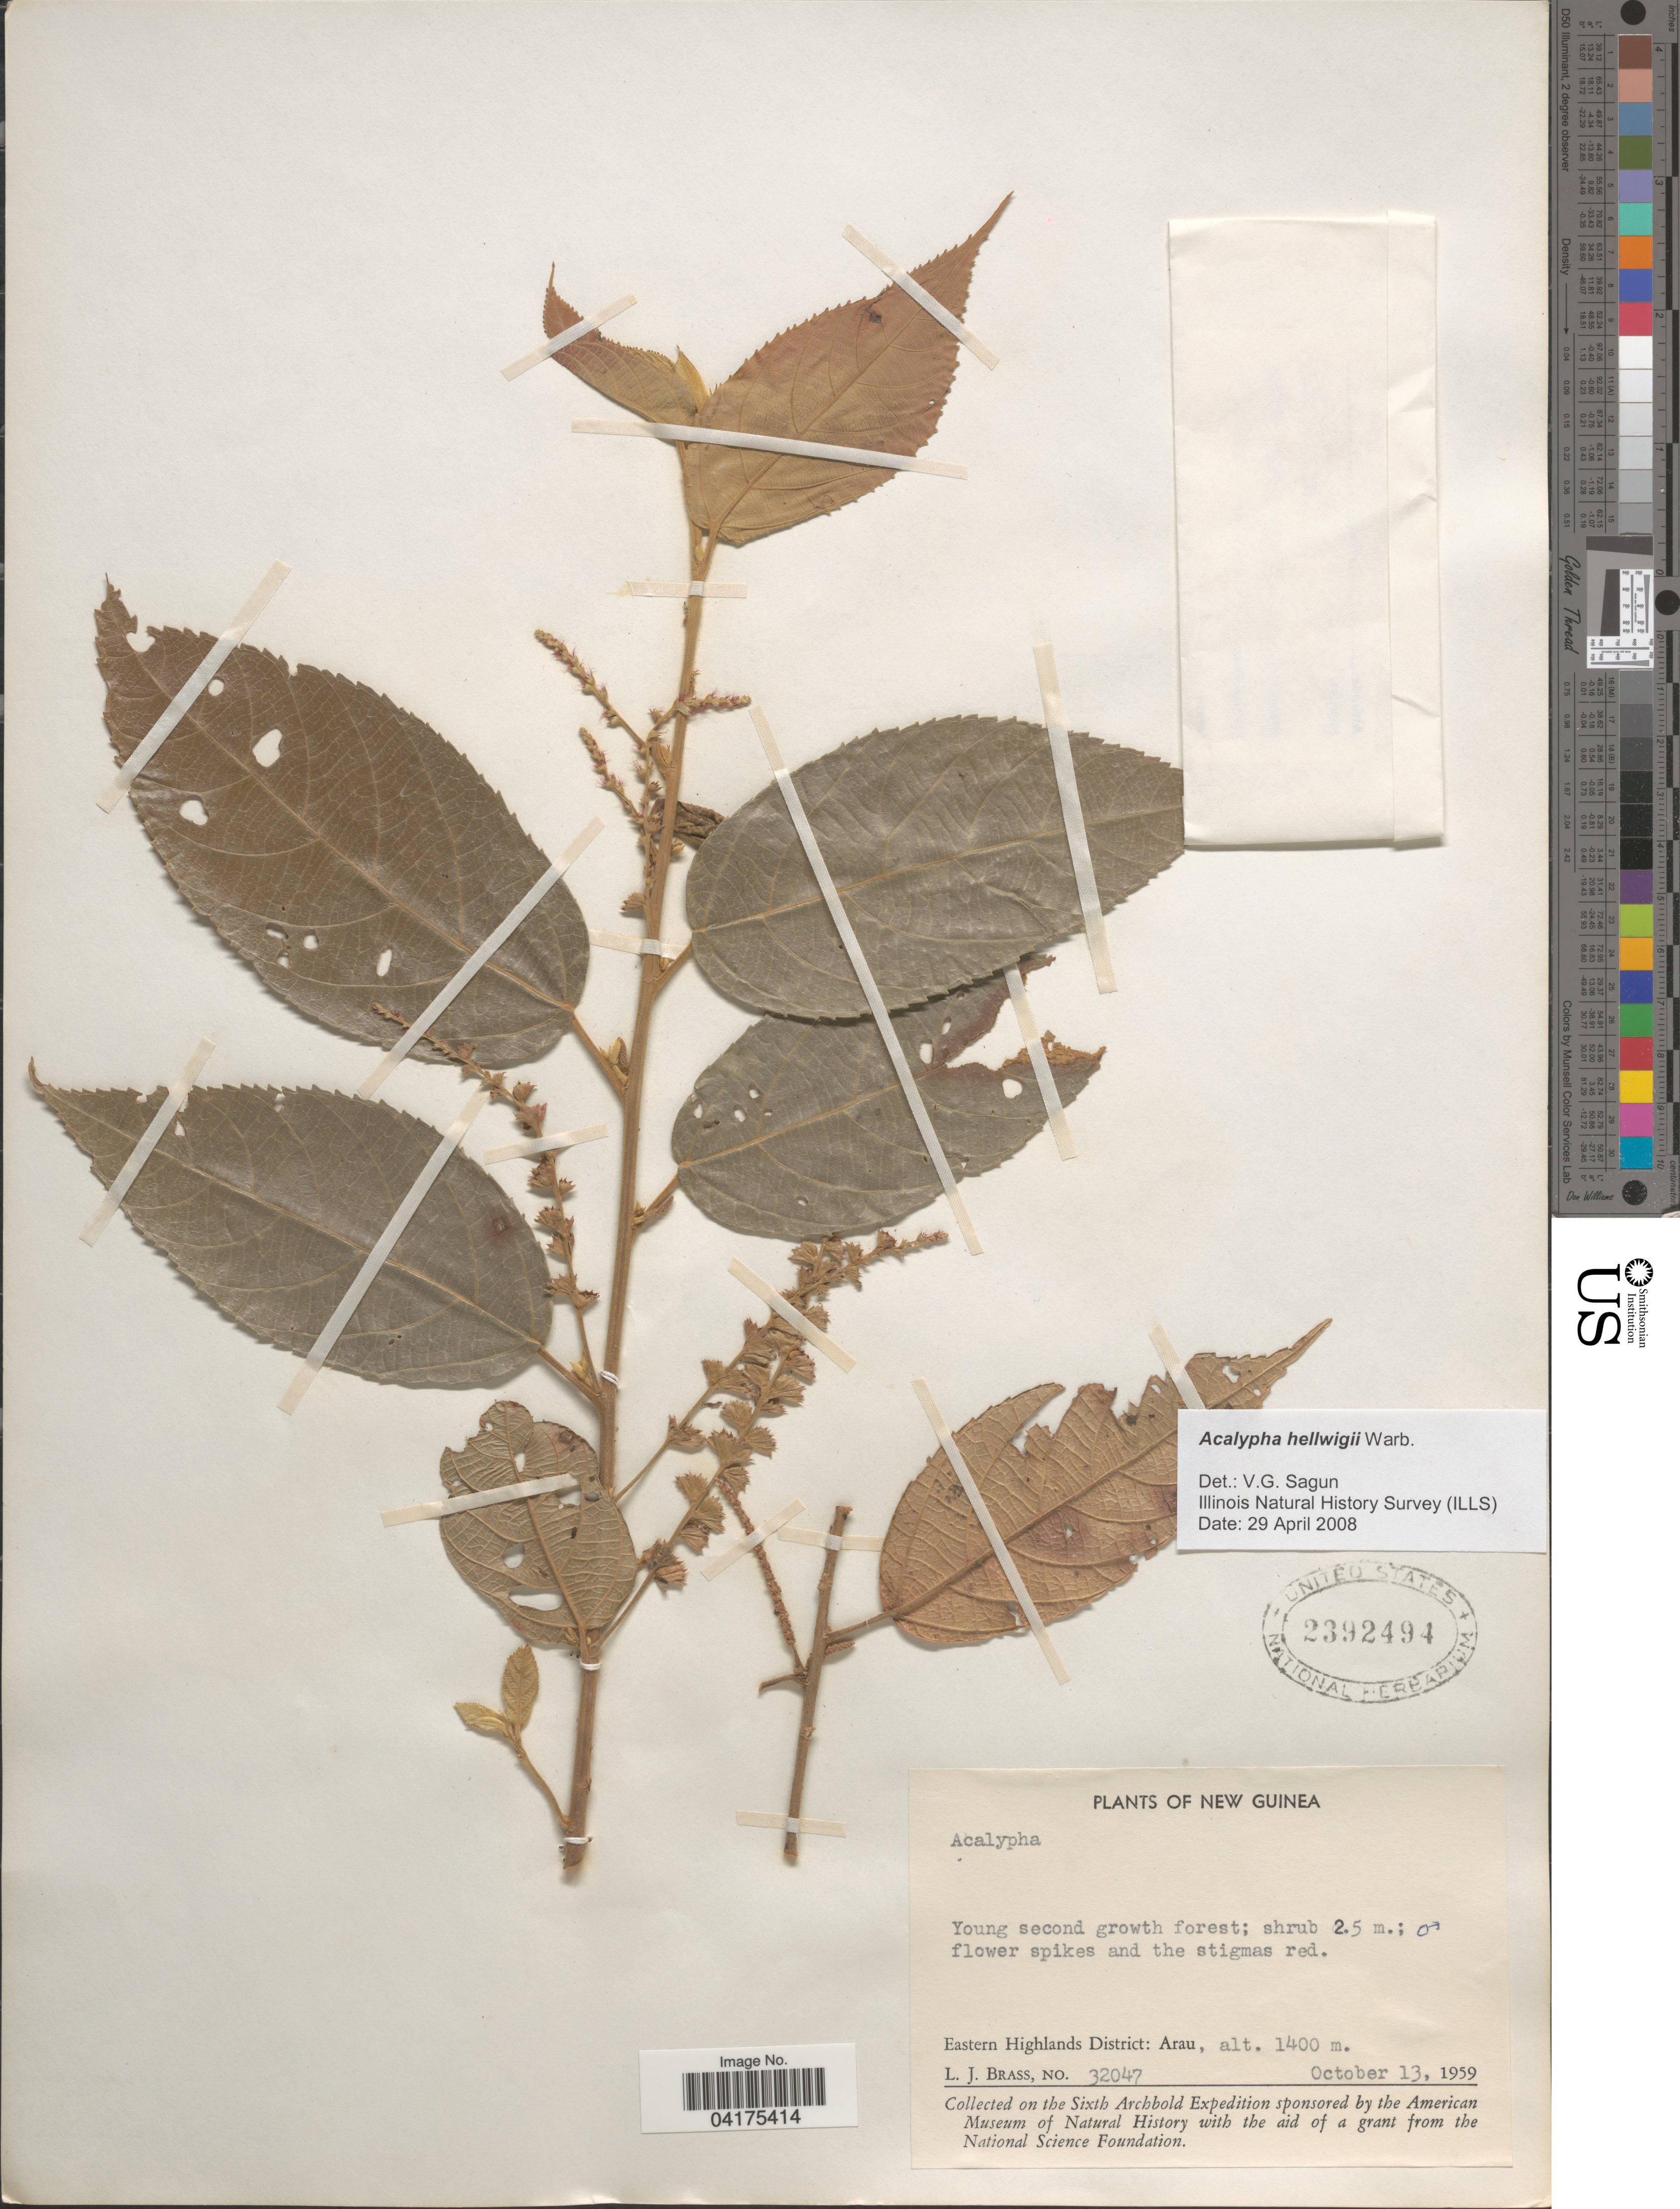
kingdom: Plantae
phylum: Tracheophyta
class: Magnoliopsida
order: Malpighiales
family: Euphorbiaceae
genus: Acalypha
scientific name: Acalypha hellwigii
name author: Warb.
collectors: L. J. Brass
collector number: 32047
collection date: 1959-10-13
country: Papua New Guinea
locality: New Guinea. Eastern Highlands District: Arau. The Sixth Archbold Expedition.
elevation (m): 1400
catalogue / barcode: US 2392494